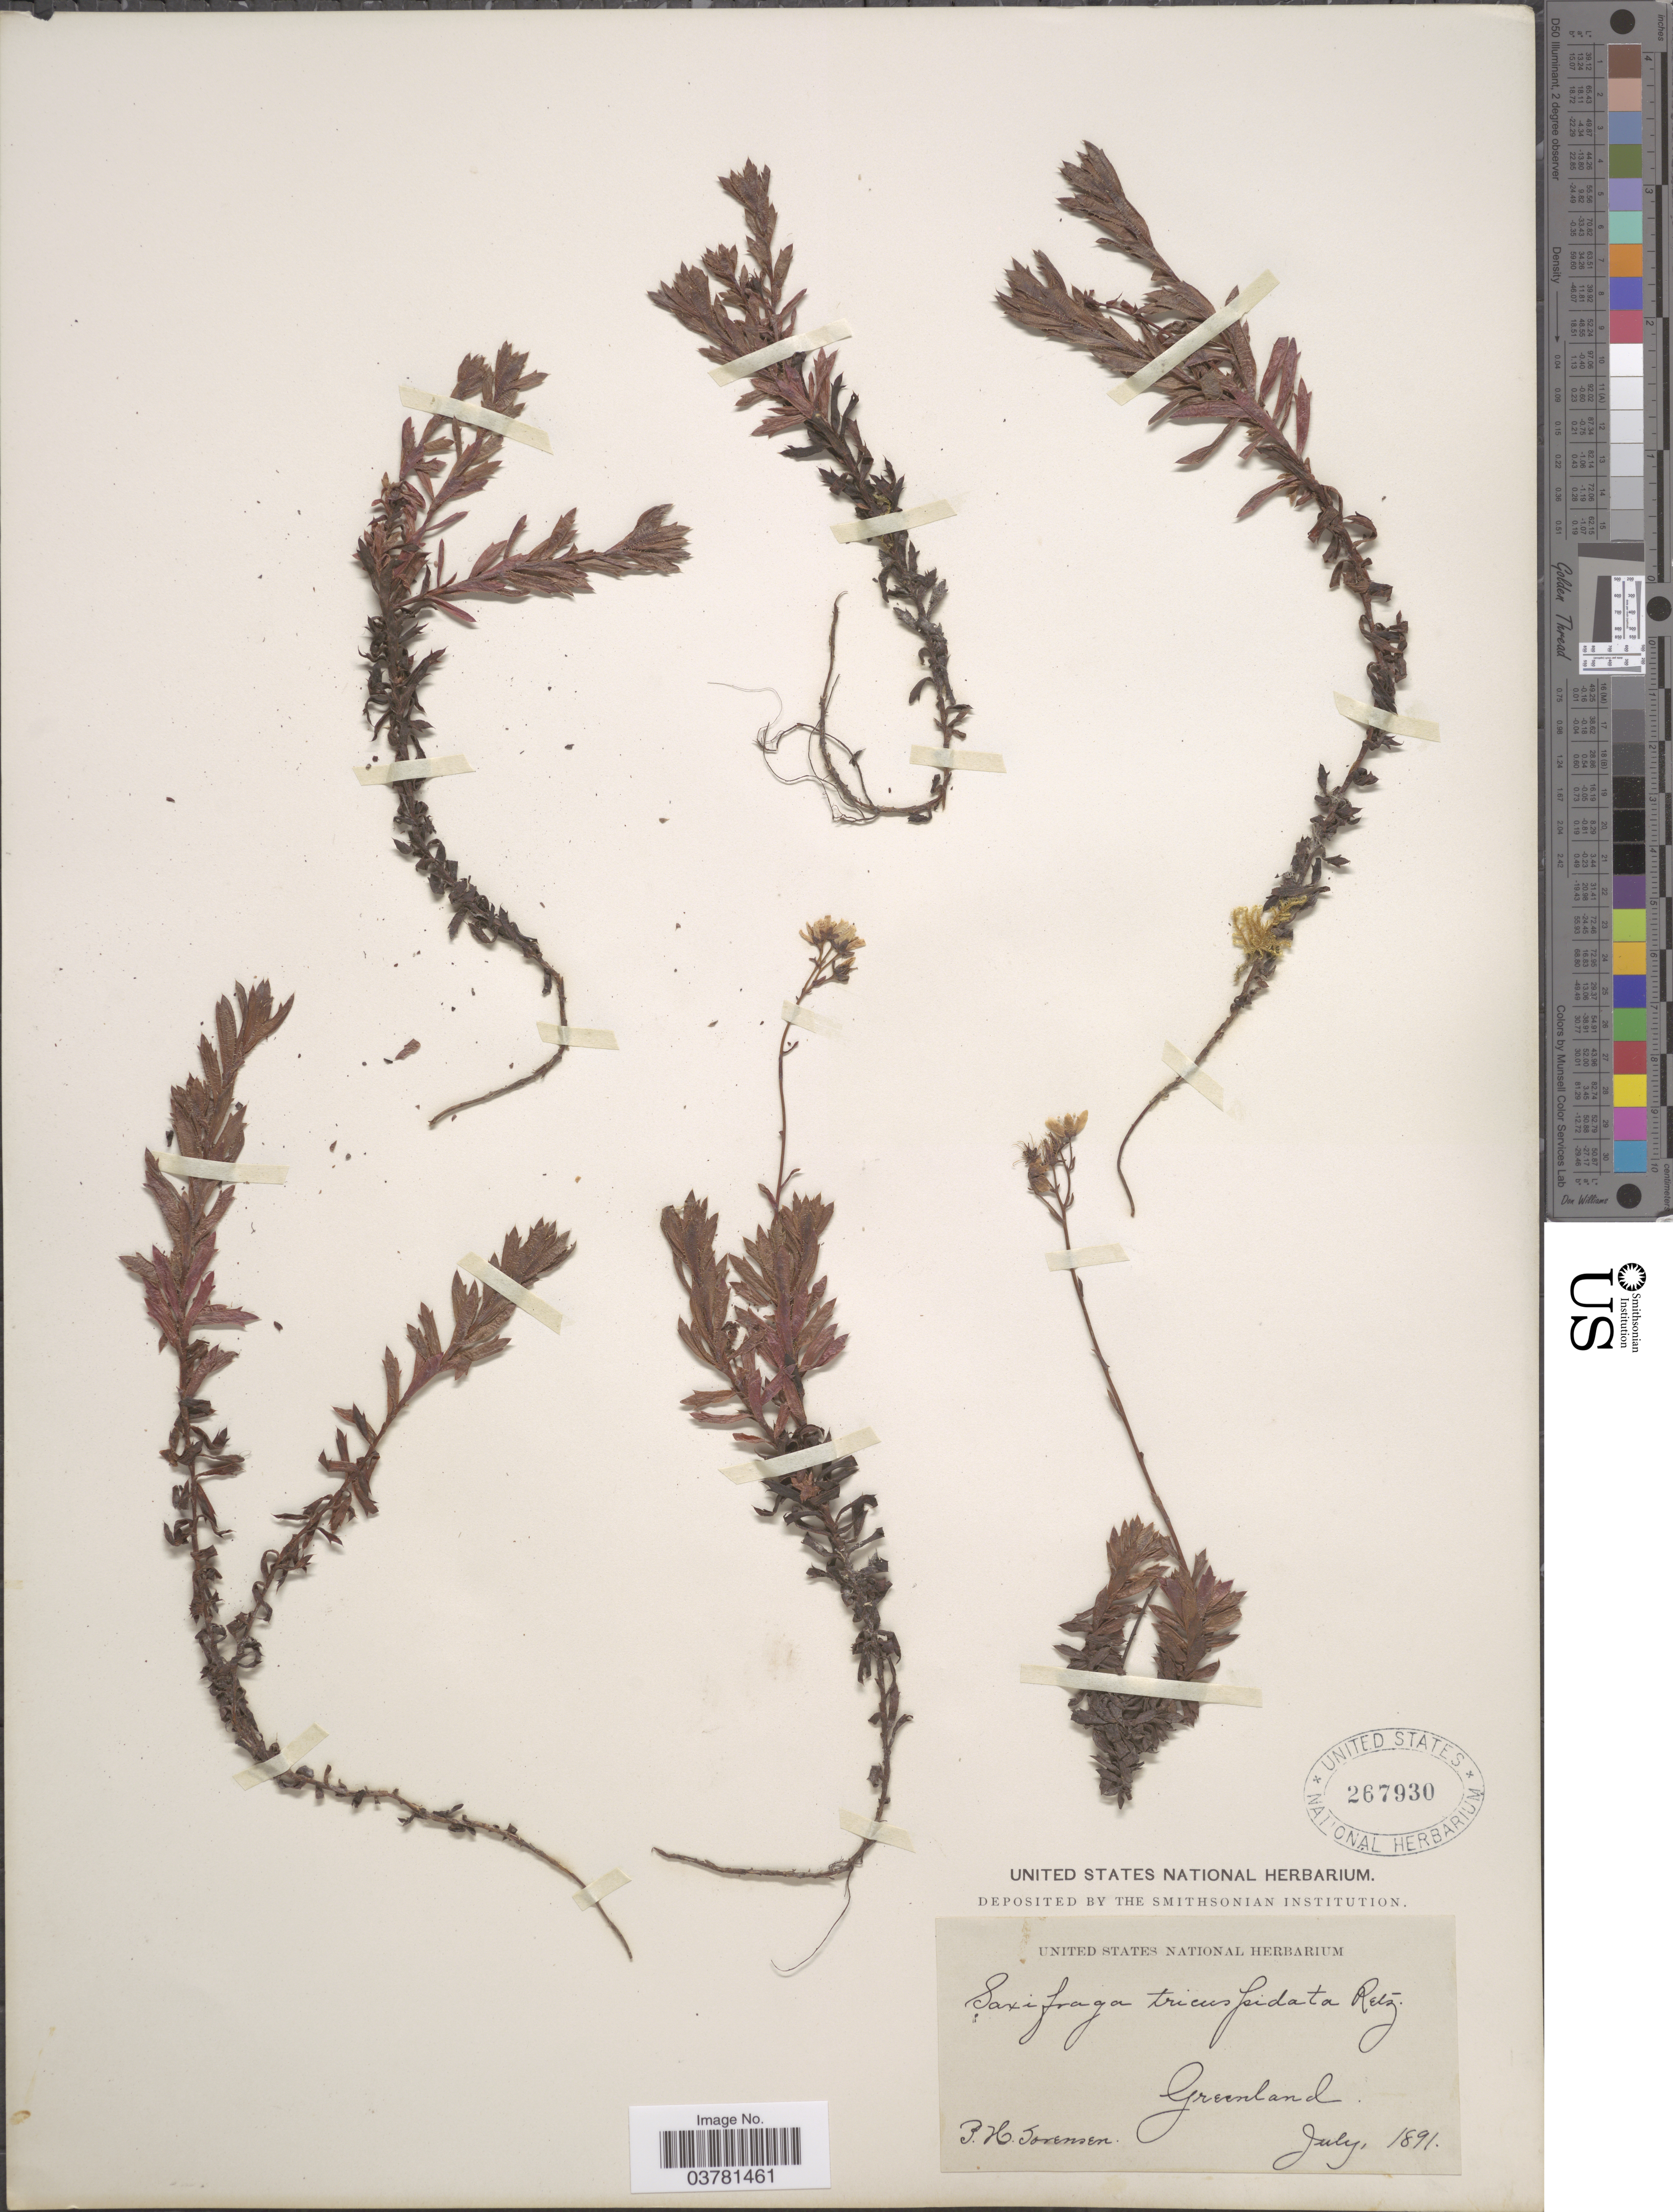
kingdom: Plantae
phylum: Tracheophyta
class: Magnoliopsida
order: Saxifragales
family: Saxifragaceae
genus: Saxifraga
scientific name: Saxifraga tricuspidata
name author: Rottb.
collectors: P. Sorensen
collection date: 1891-07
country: Greenland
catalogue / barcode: US 267930